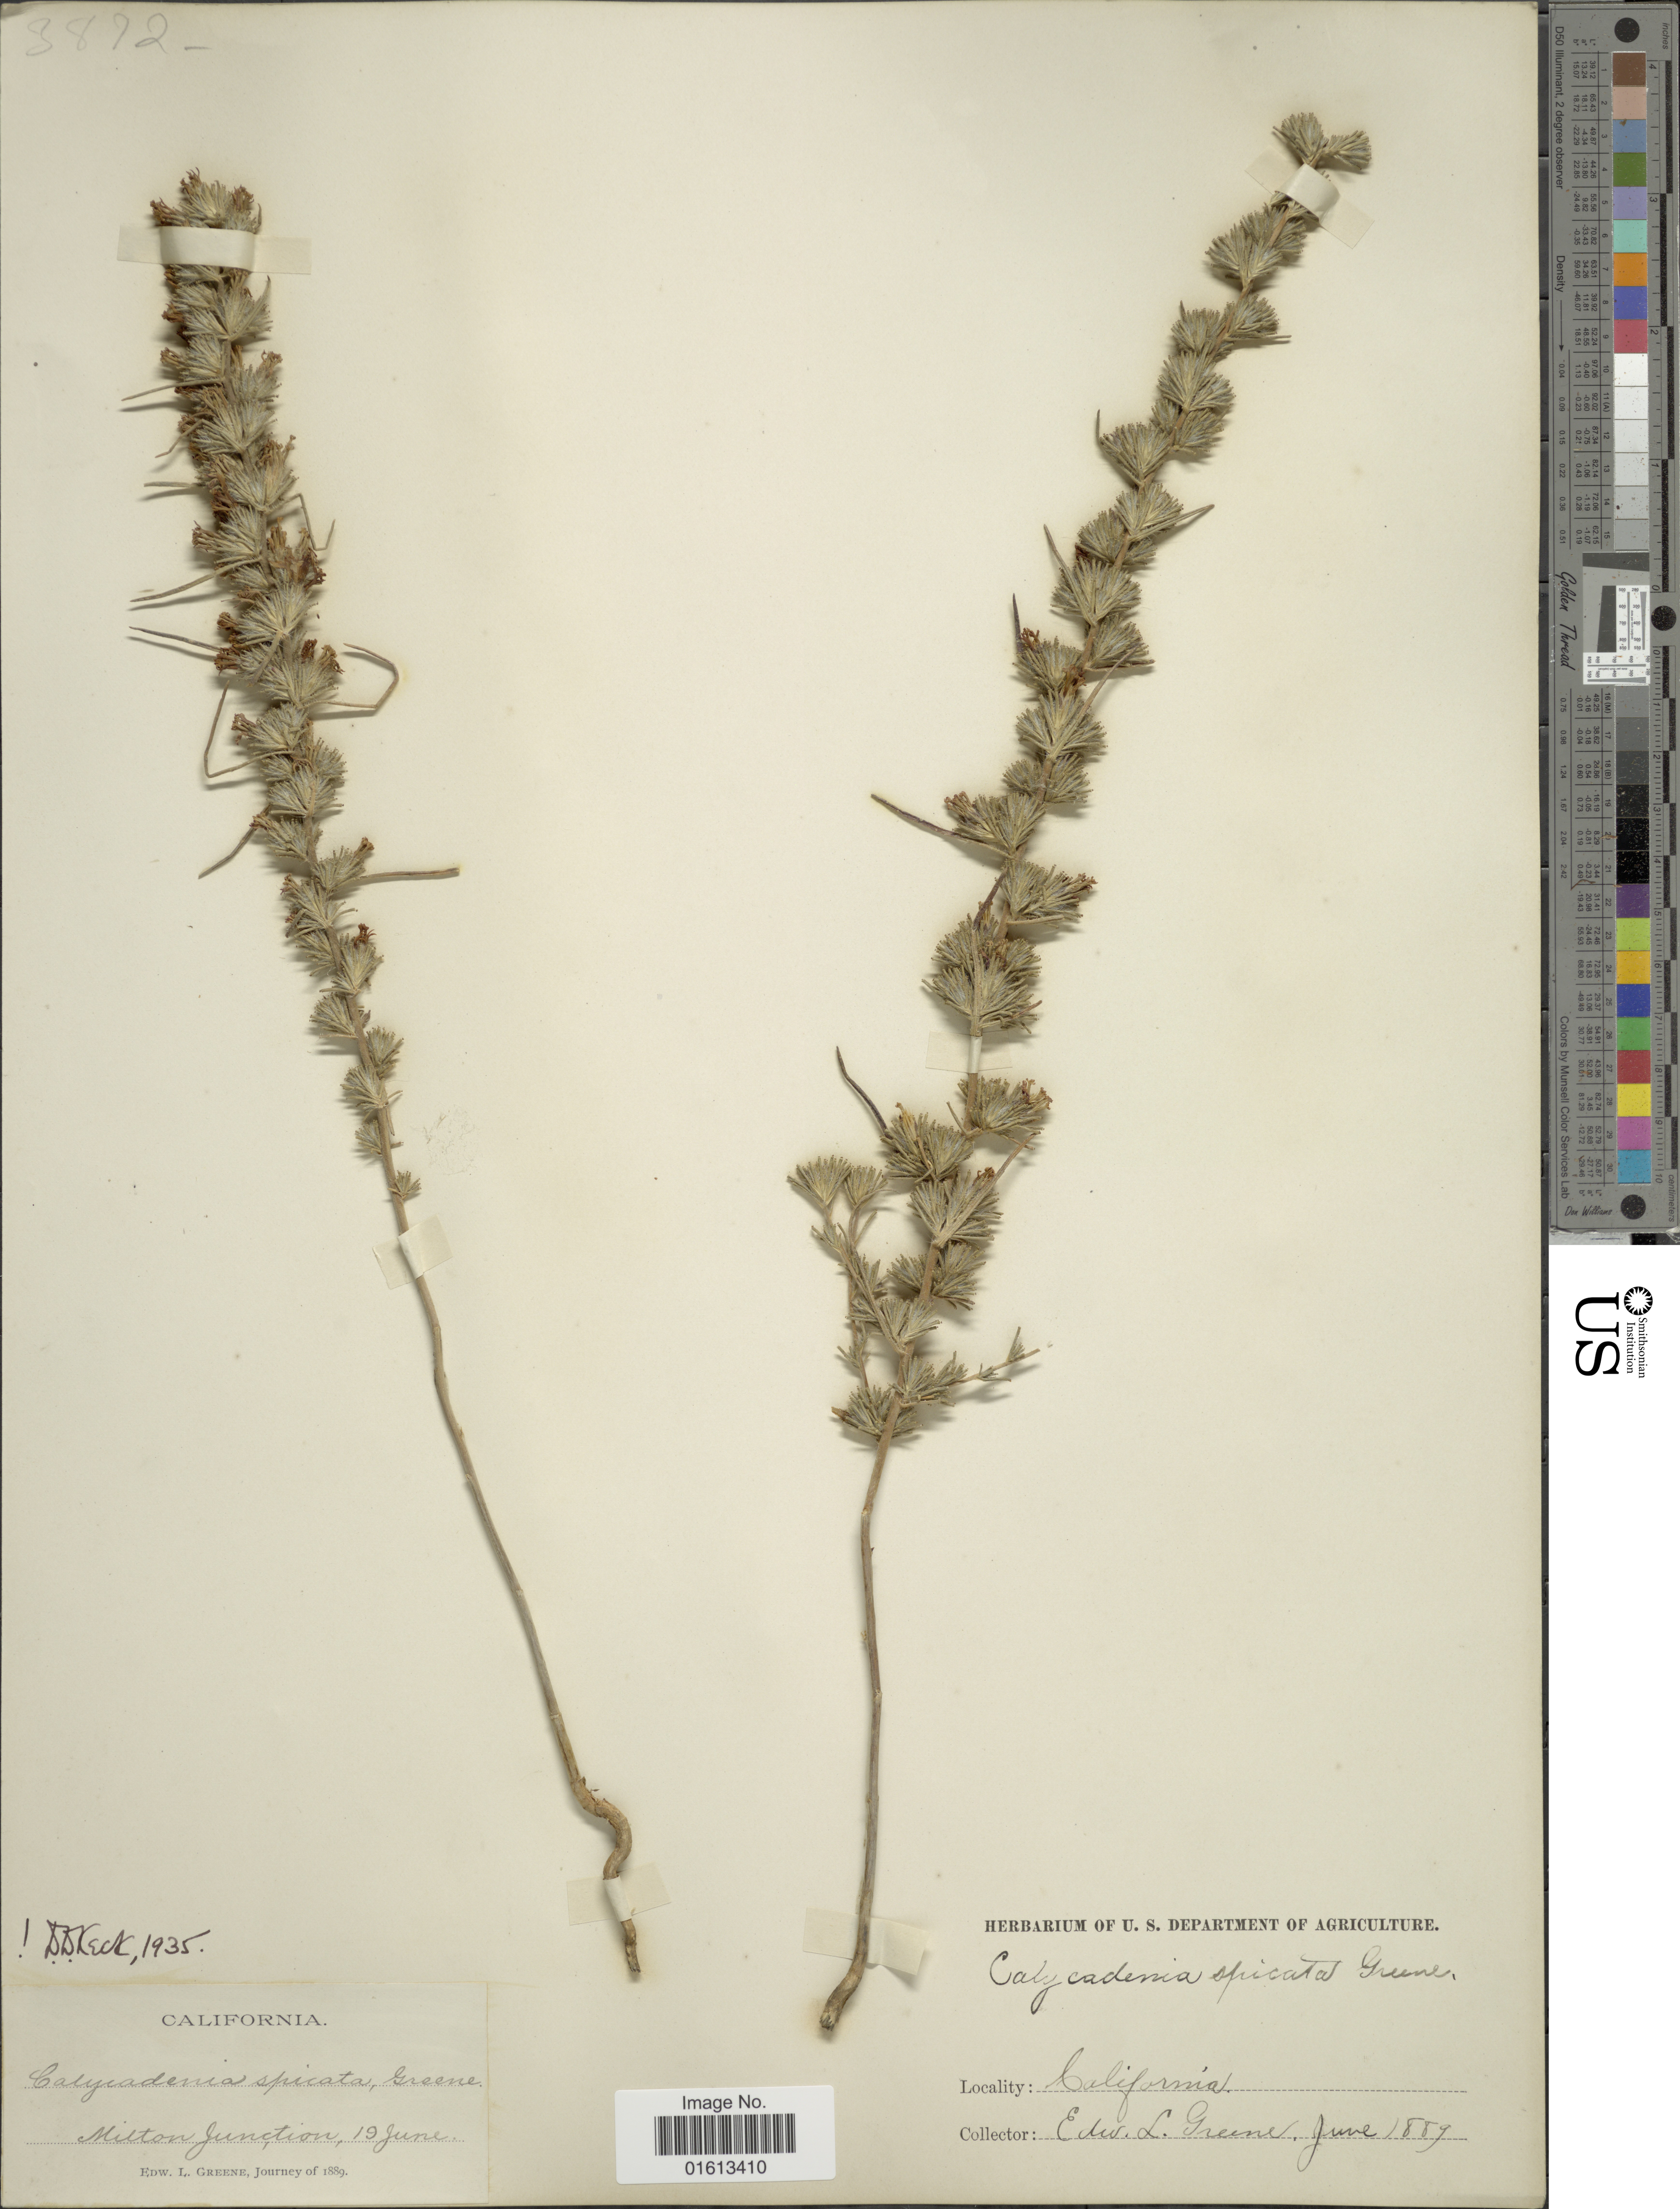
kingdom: Plantae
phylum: Tracheophyta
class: Magnoliopsida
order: Asterales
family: Asteraceae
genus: Calycadenia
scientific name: Calycadenia spicata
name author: (Greene) Greene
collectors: E. L. Greene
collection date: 1889-06-19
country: United States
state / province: California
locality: Milton Junction